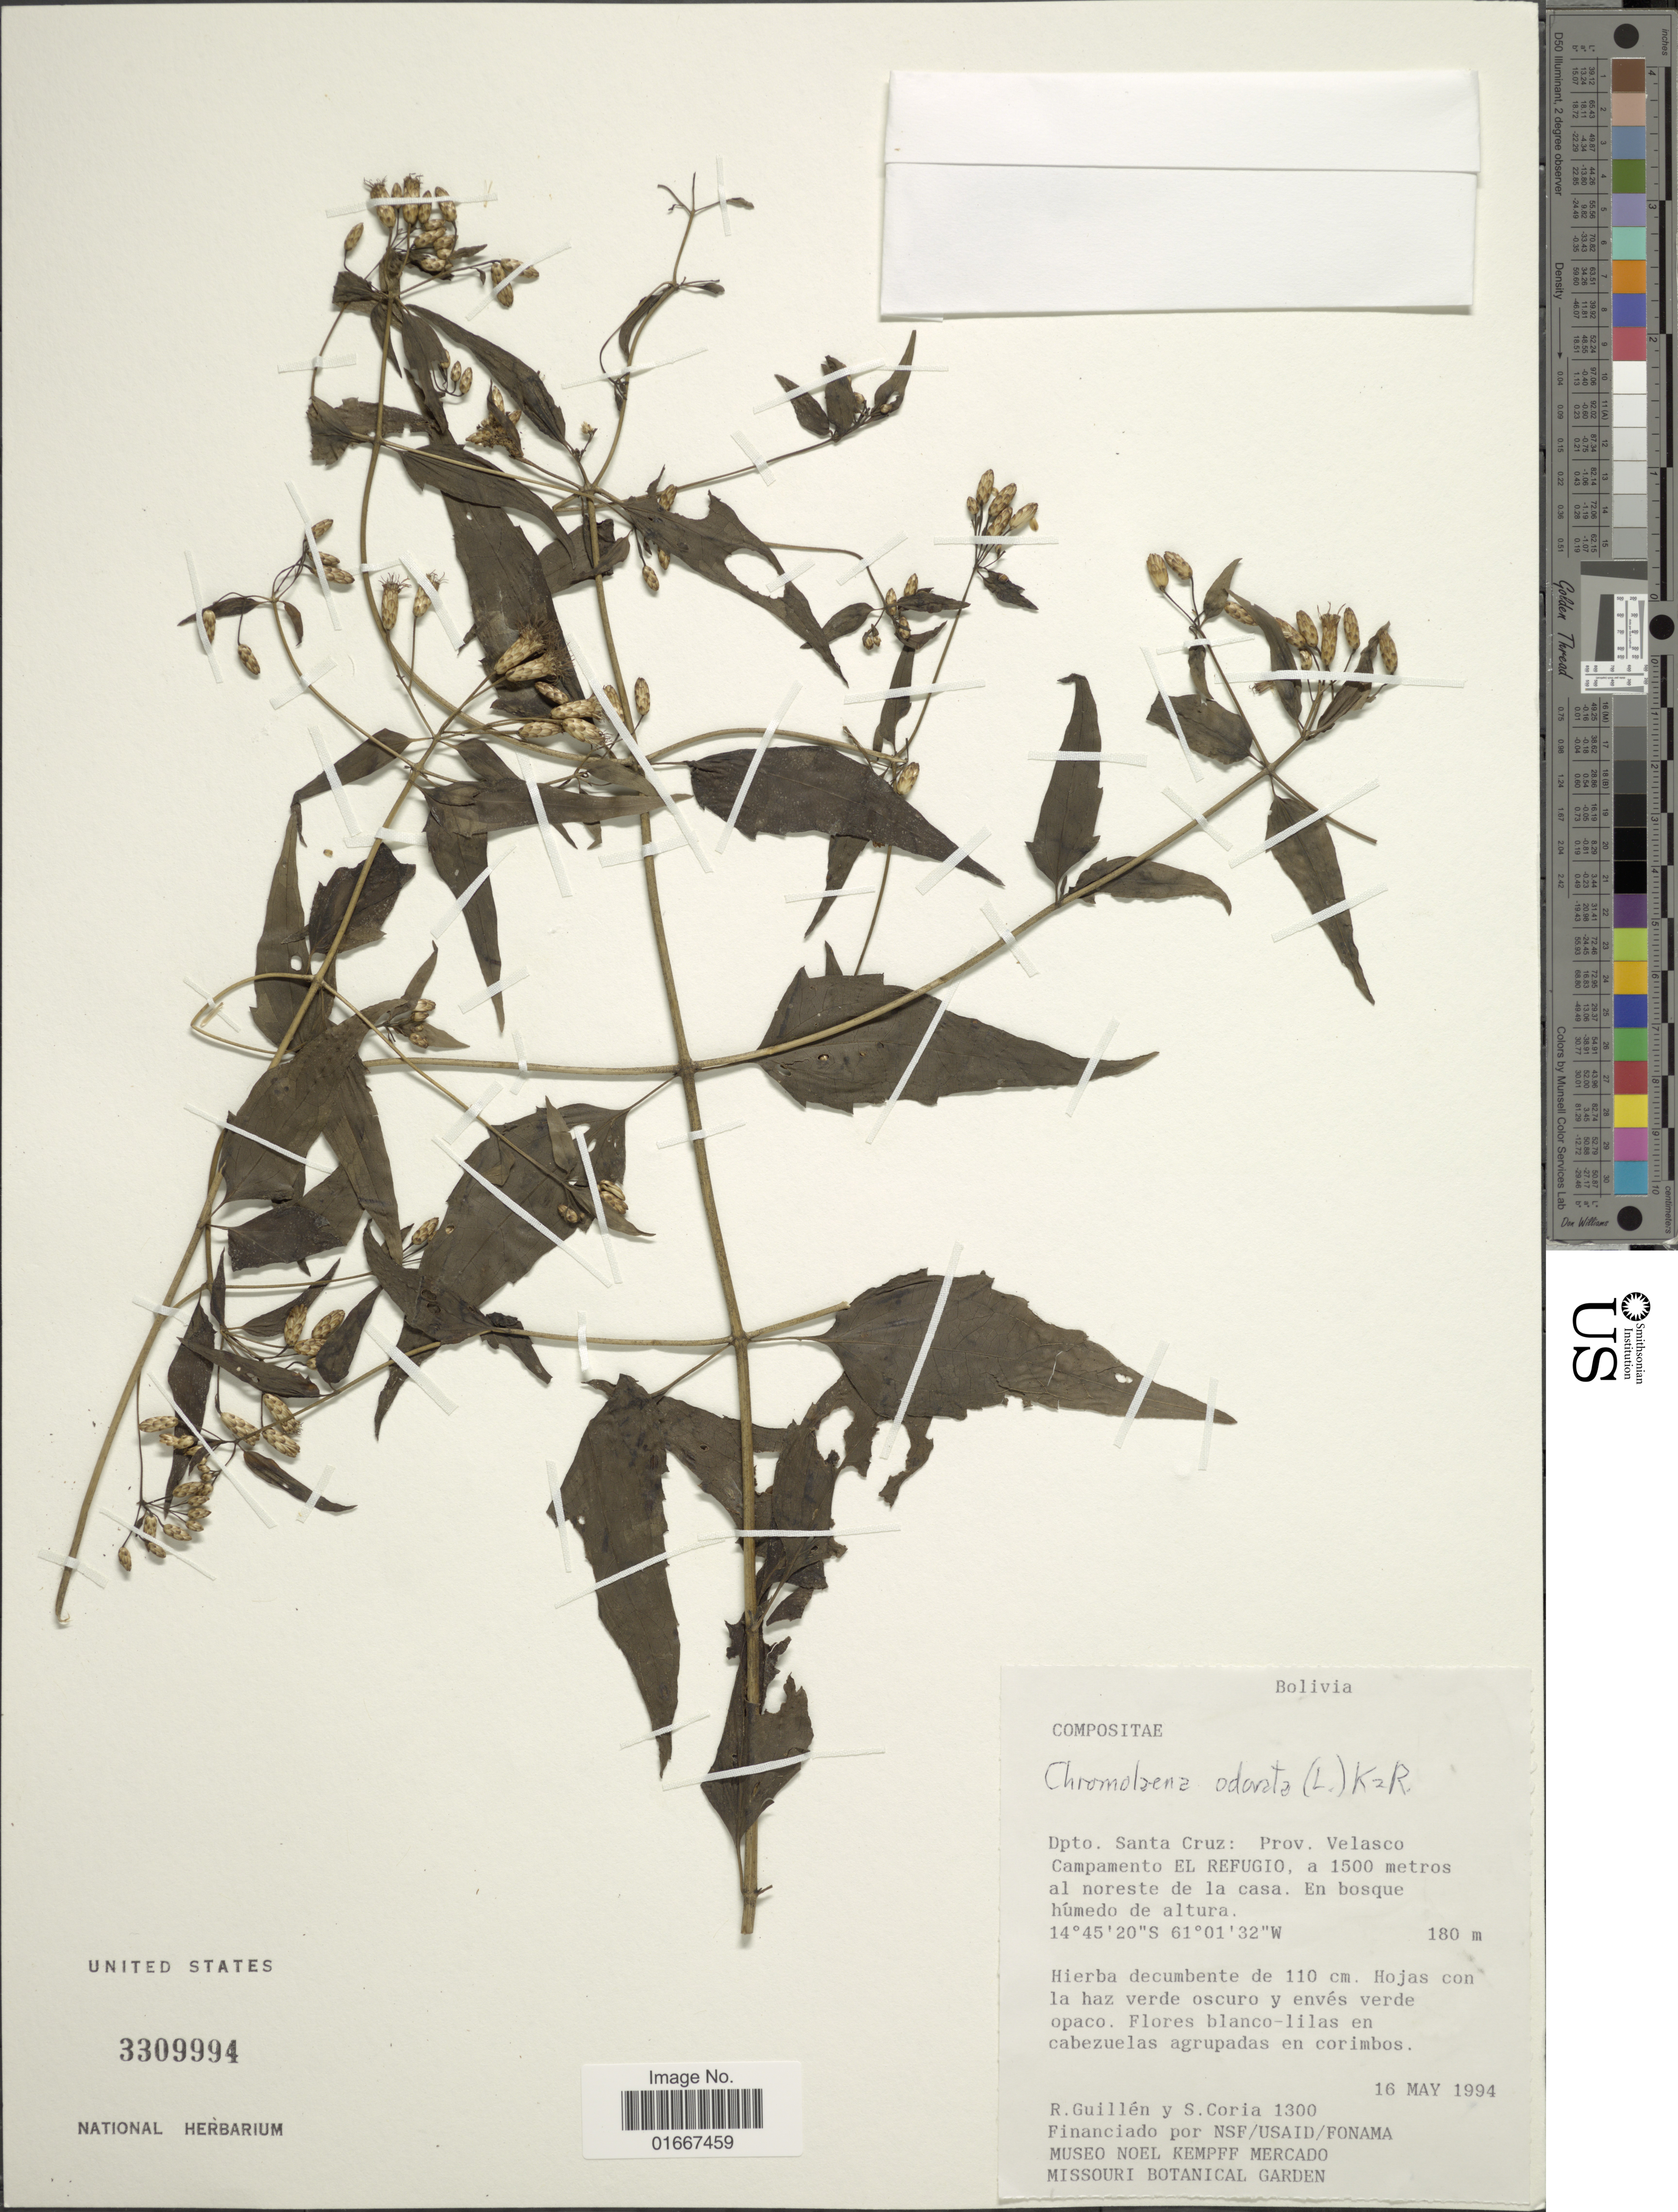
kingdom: Plantae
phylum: Tracheophyta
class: Magnoliopsida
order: Asterales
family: Asteraceae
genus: Chromolaena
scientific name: Chromolaena subscandens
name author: (Hieron.) R.M. King & H. Rob.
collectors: R. Guillen & S. Coria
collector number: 1300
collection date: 1994-05-16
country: Bolivia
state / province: Santa Cruz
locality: Prov. Velasco, Campamento El Refugio a 1500 metros al noreste de la casa. En bosque humedo de altura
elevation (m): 180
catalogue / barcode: US 3309994